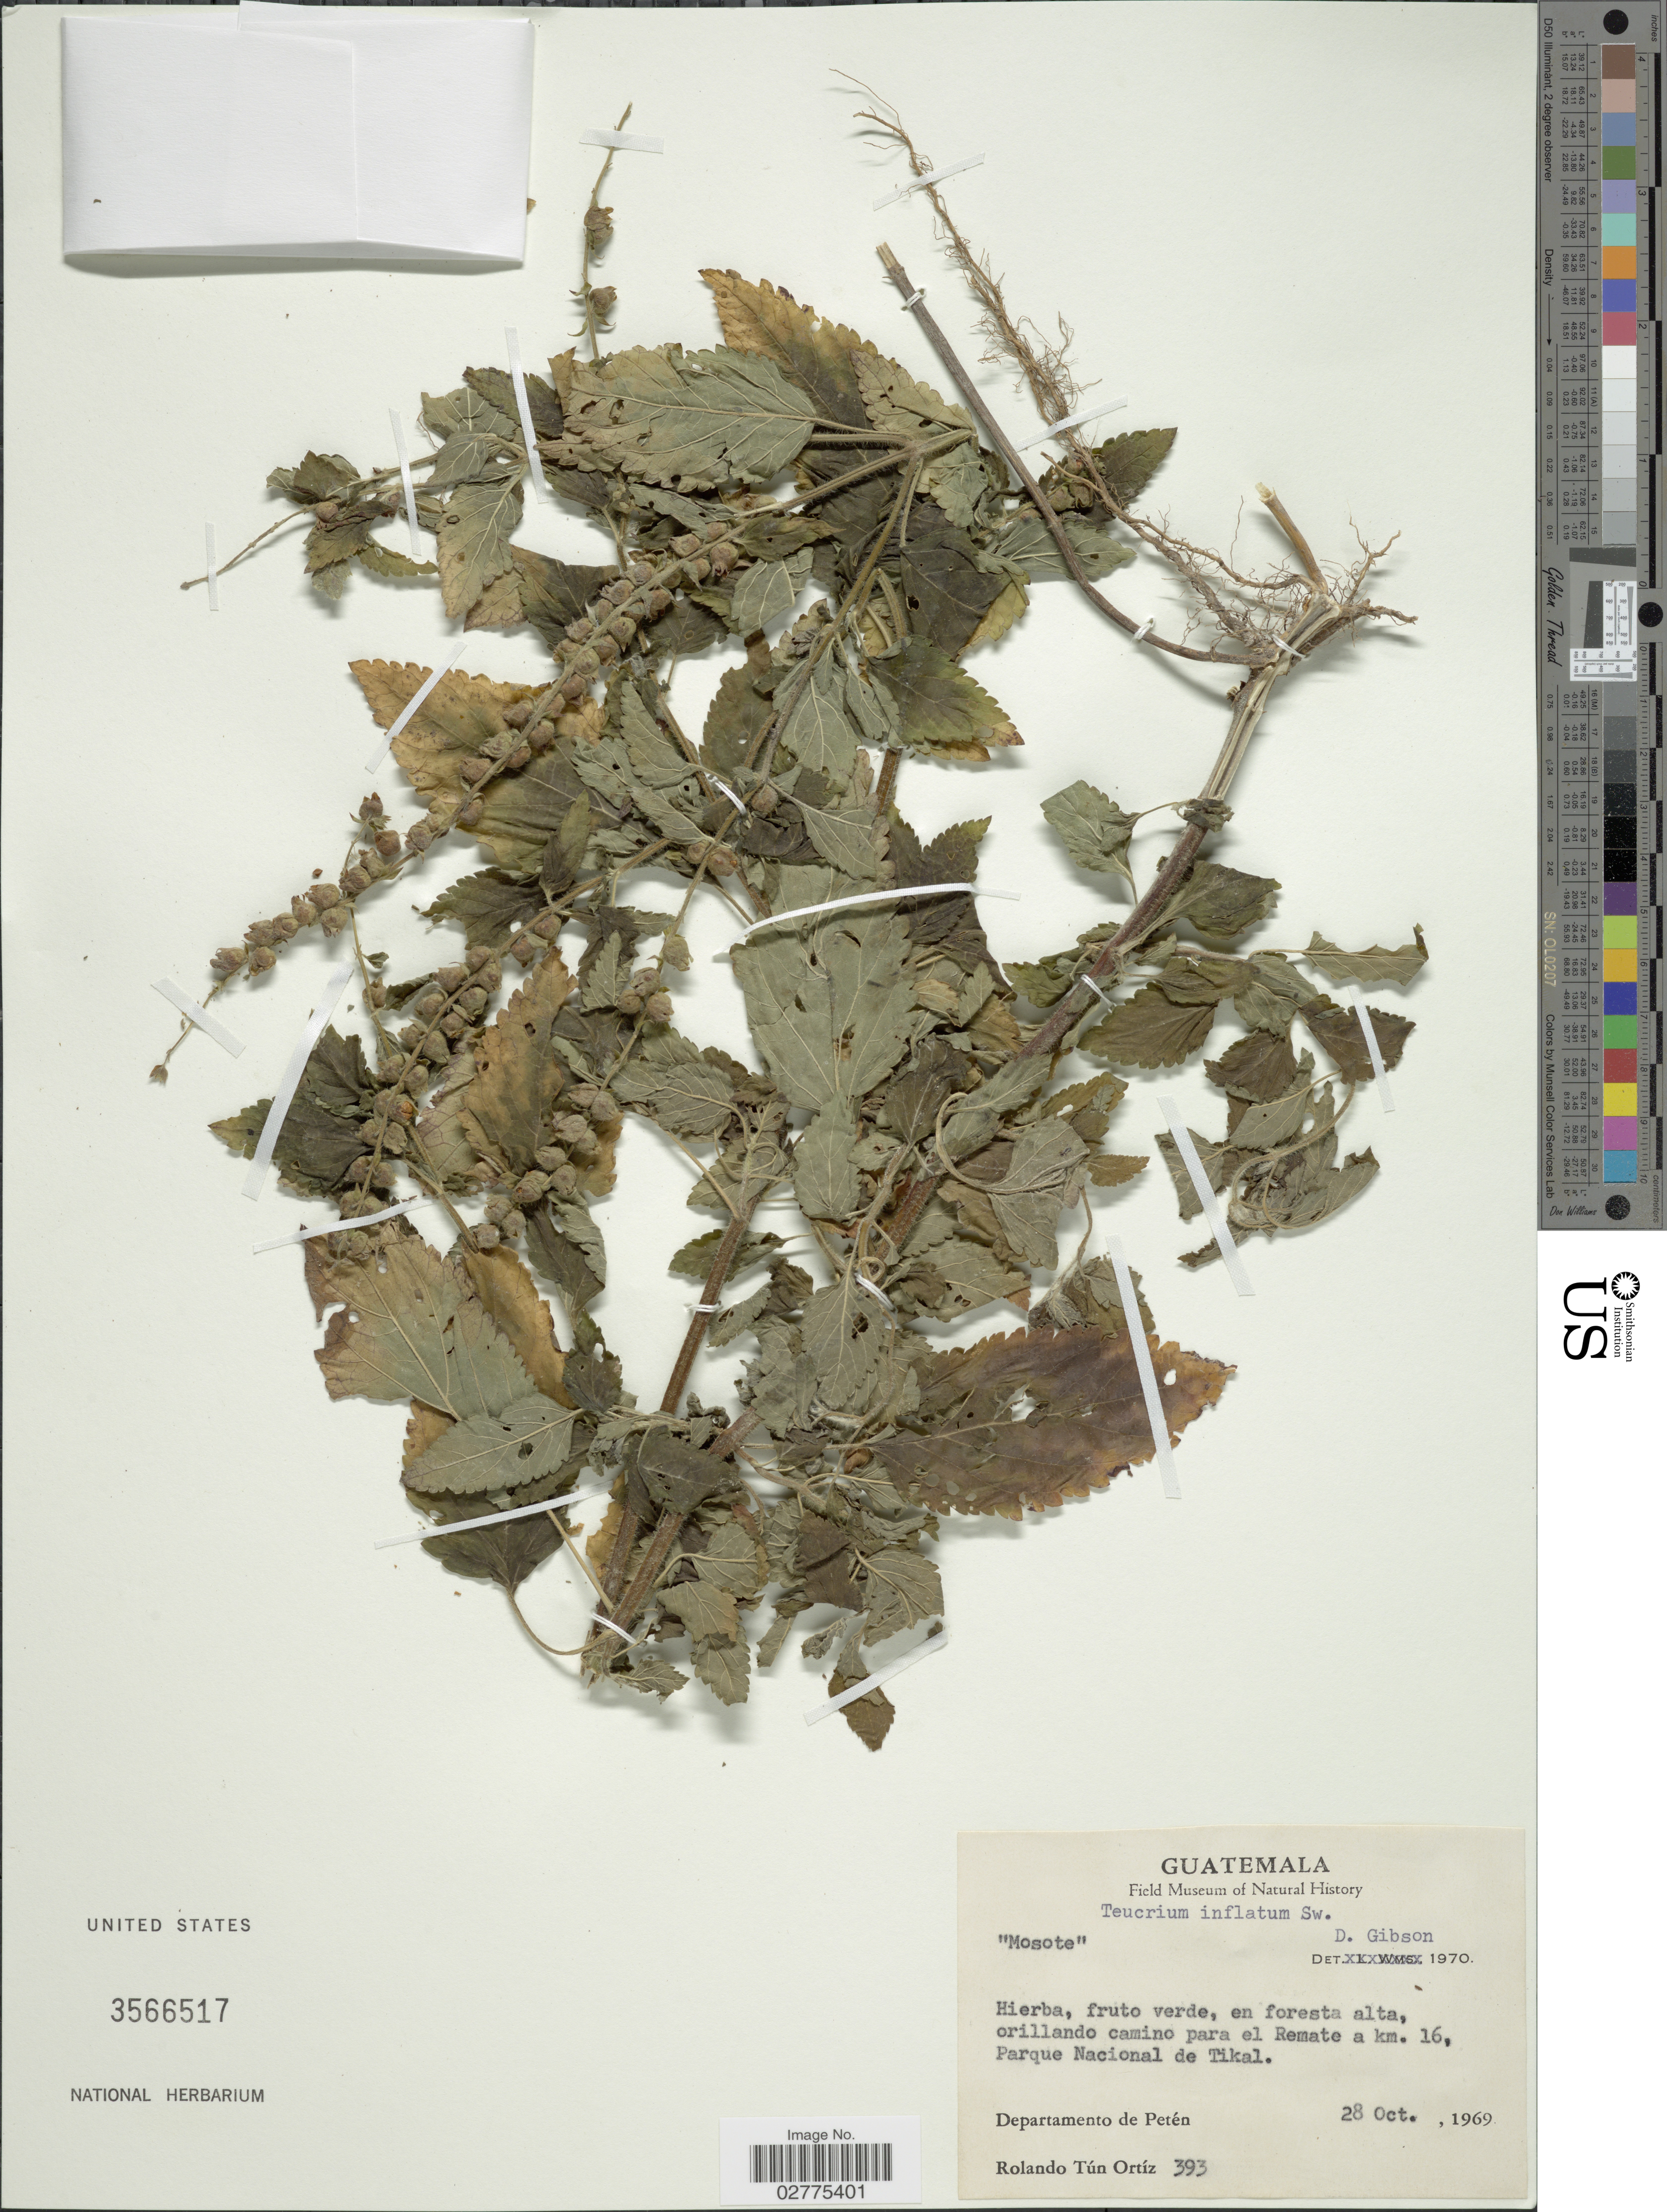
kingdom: Plantae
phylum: Tracheophyta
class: Magnoliopsida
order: Lamiales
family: Lamiaceae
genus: Teucrium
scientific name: Teucrium vesicarium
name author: Mill.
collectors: R. T. Ortíz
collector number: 393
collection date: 1969-10-28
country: Guatemala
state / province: El Petén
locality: Orillando camino para el Remate a km. 16, Parque Nacional de Tikal. Departamento de Petén.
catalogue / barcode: US 3566517